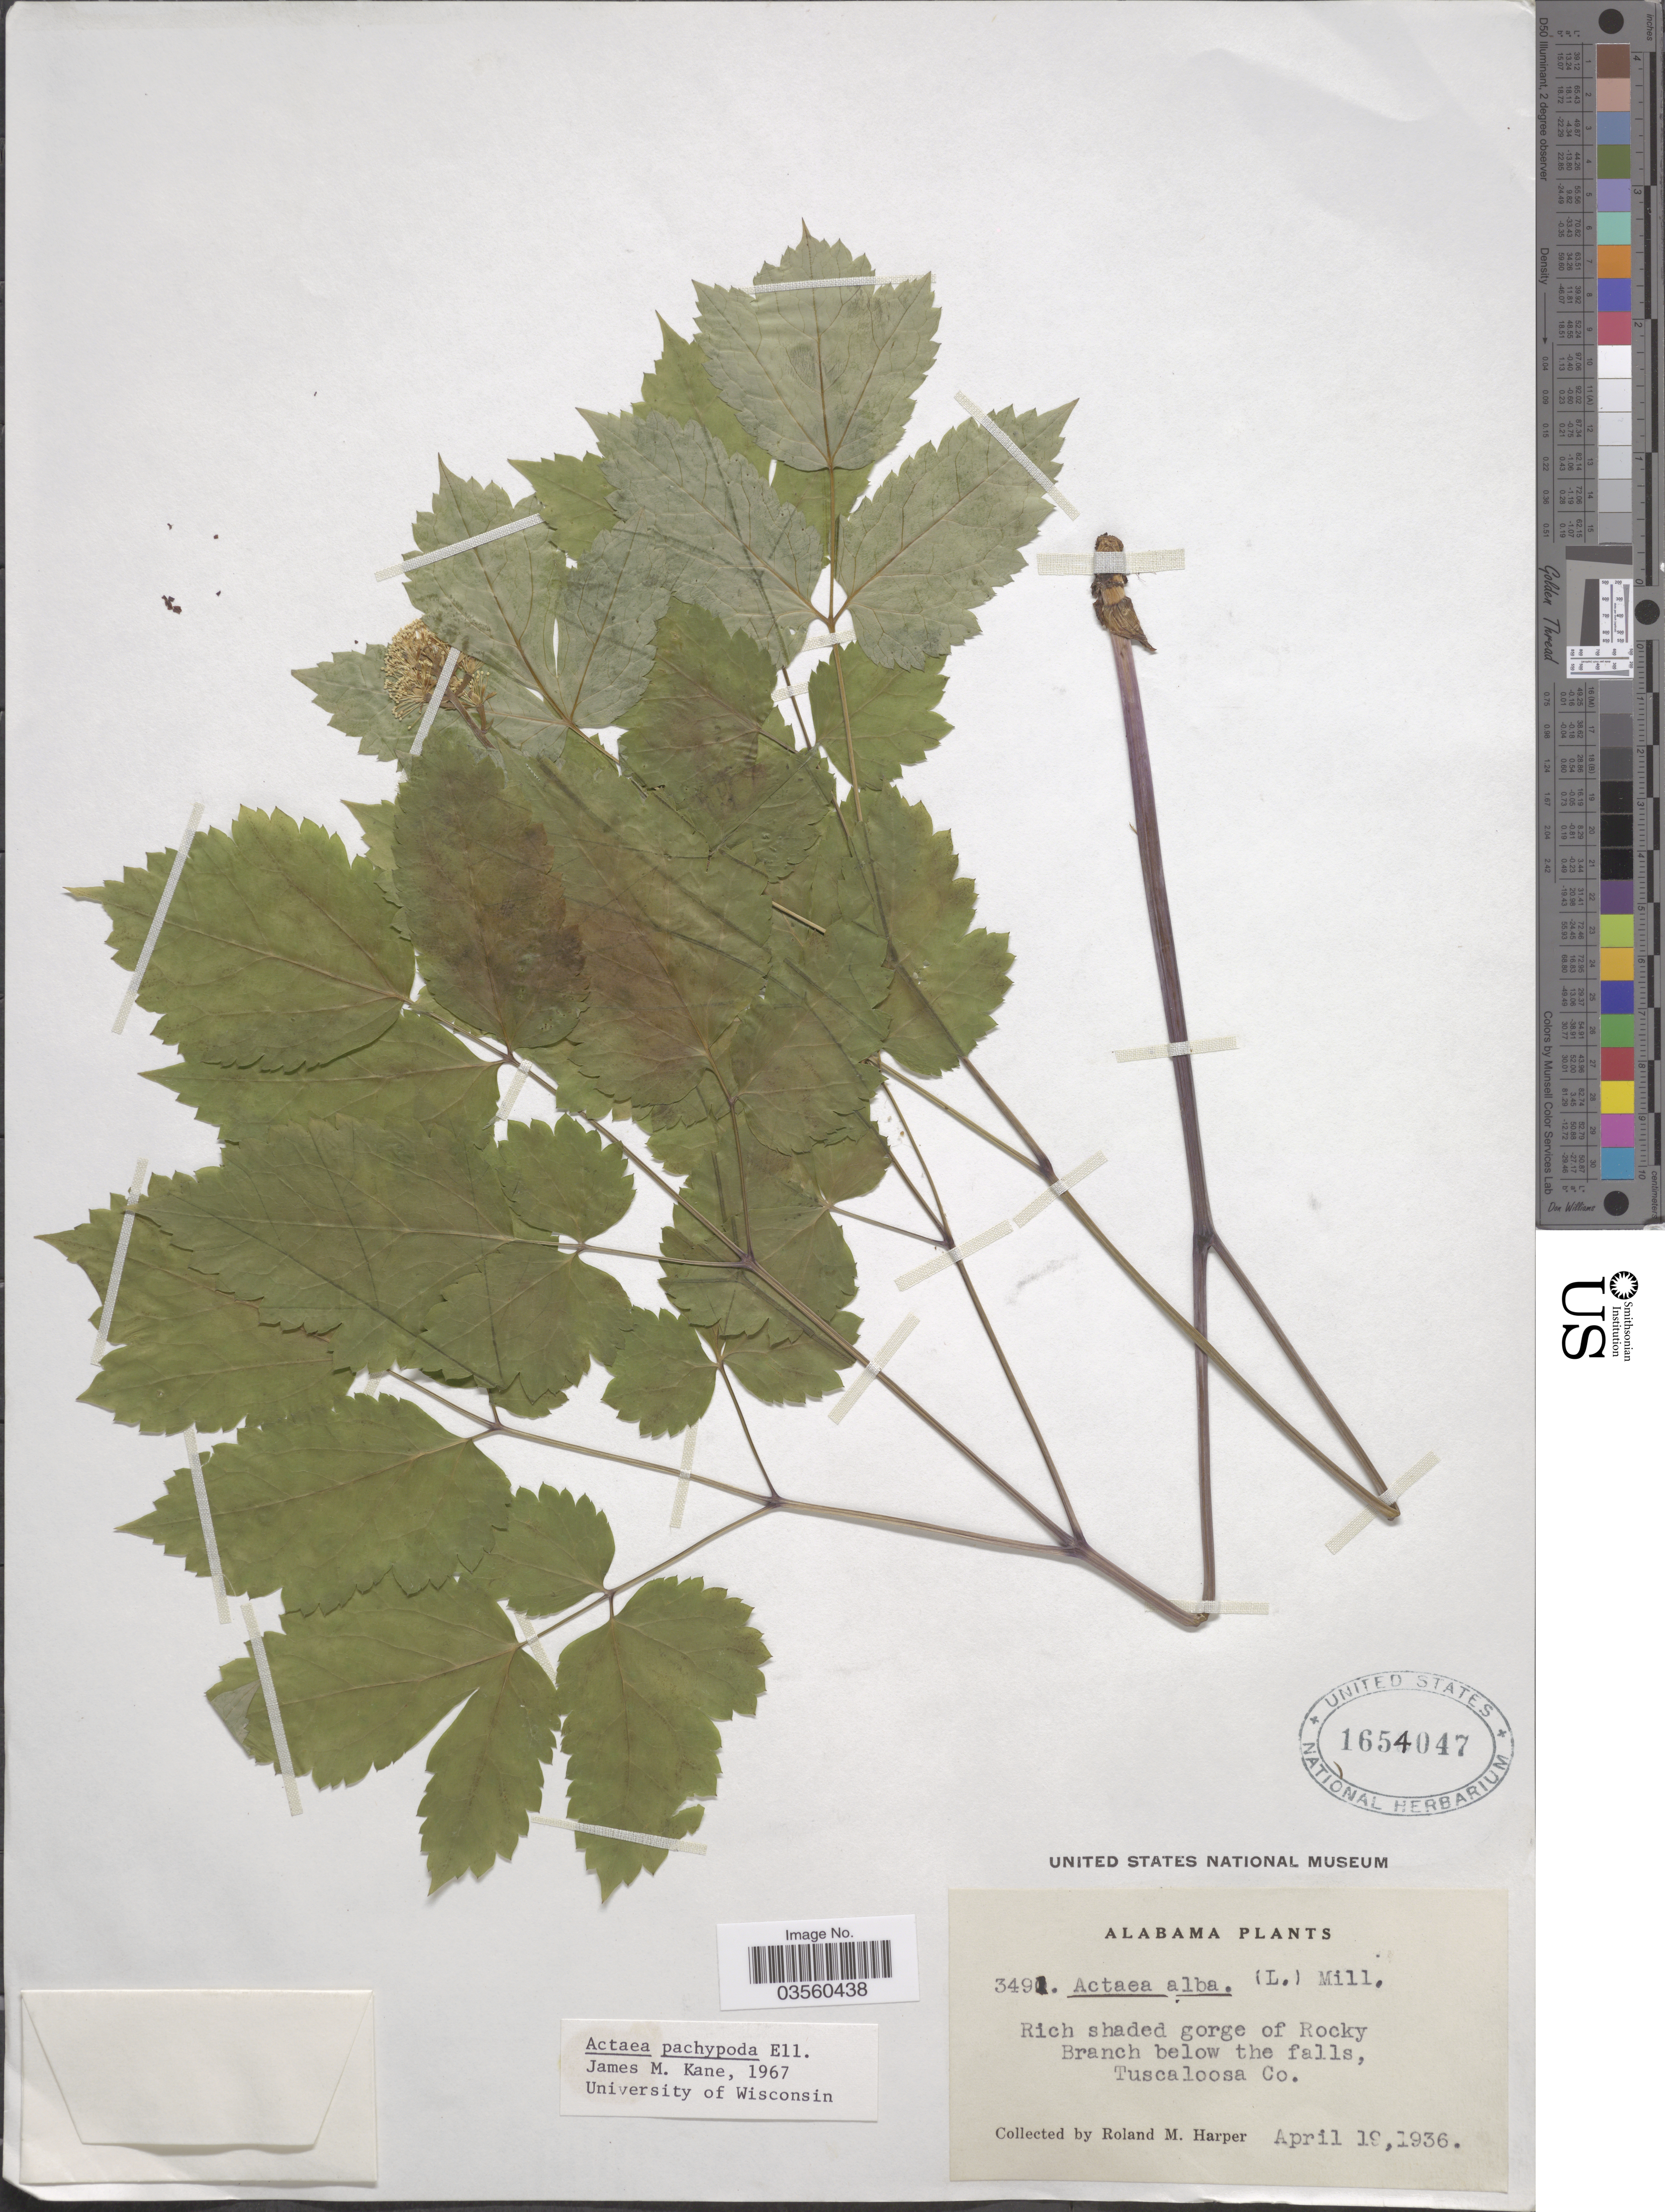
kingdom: Plantae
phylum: Tracheophyta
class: Magnoliopsida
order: Ranunculales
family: Ranunculaceae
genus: Actaea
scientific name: Actaea pachypoda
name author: Elliott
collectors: R. Harper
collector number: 3491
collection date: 1936-04-19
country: United States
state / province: Alabama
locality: Rich shaded gorge of Rocky Branch below the falls, Tuscaloosa Co.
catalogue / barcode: US 1654047